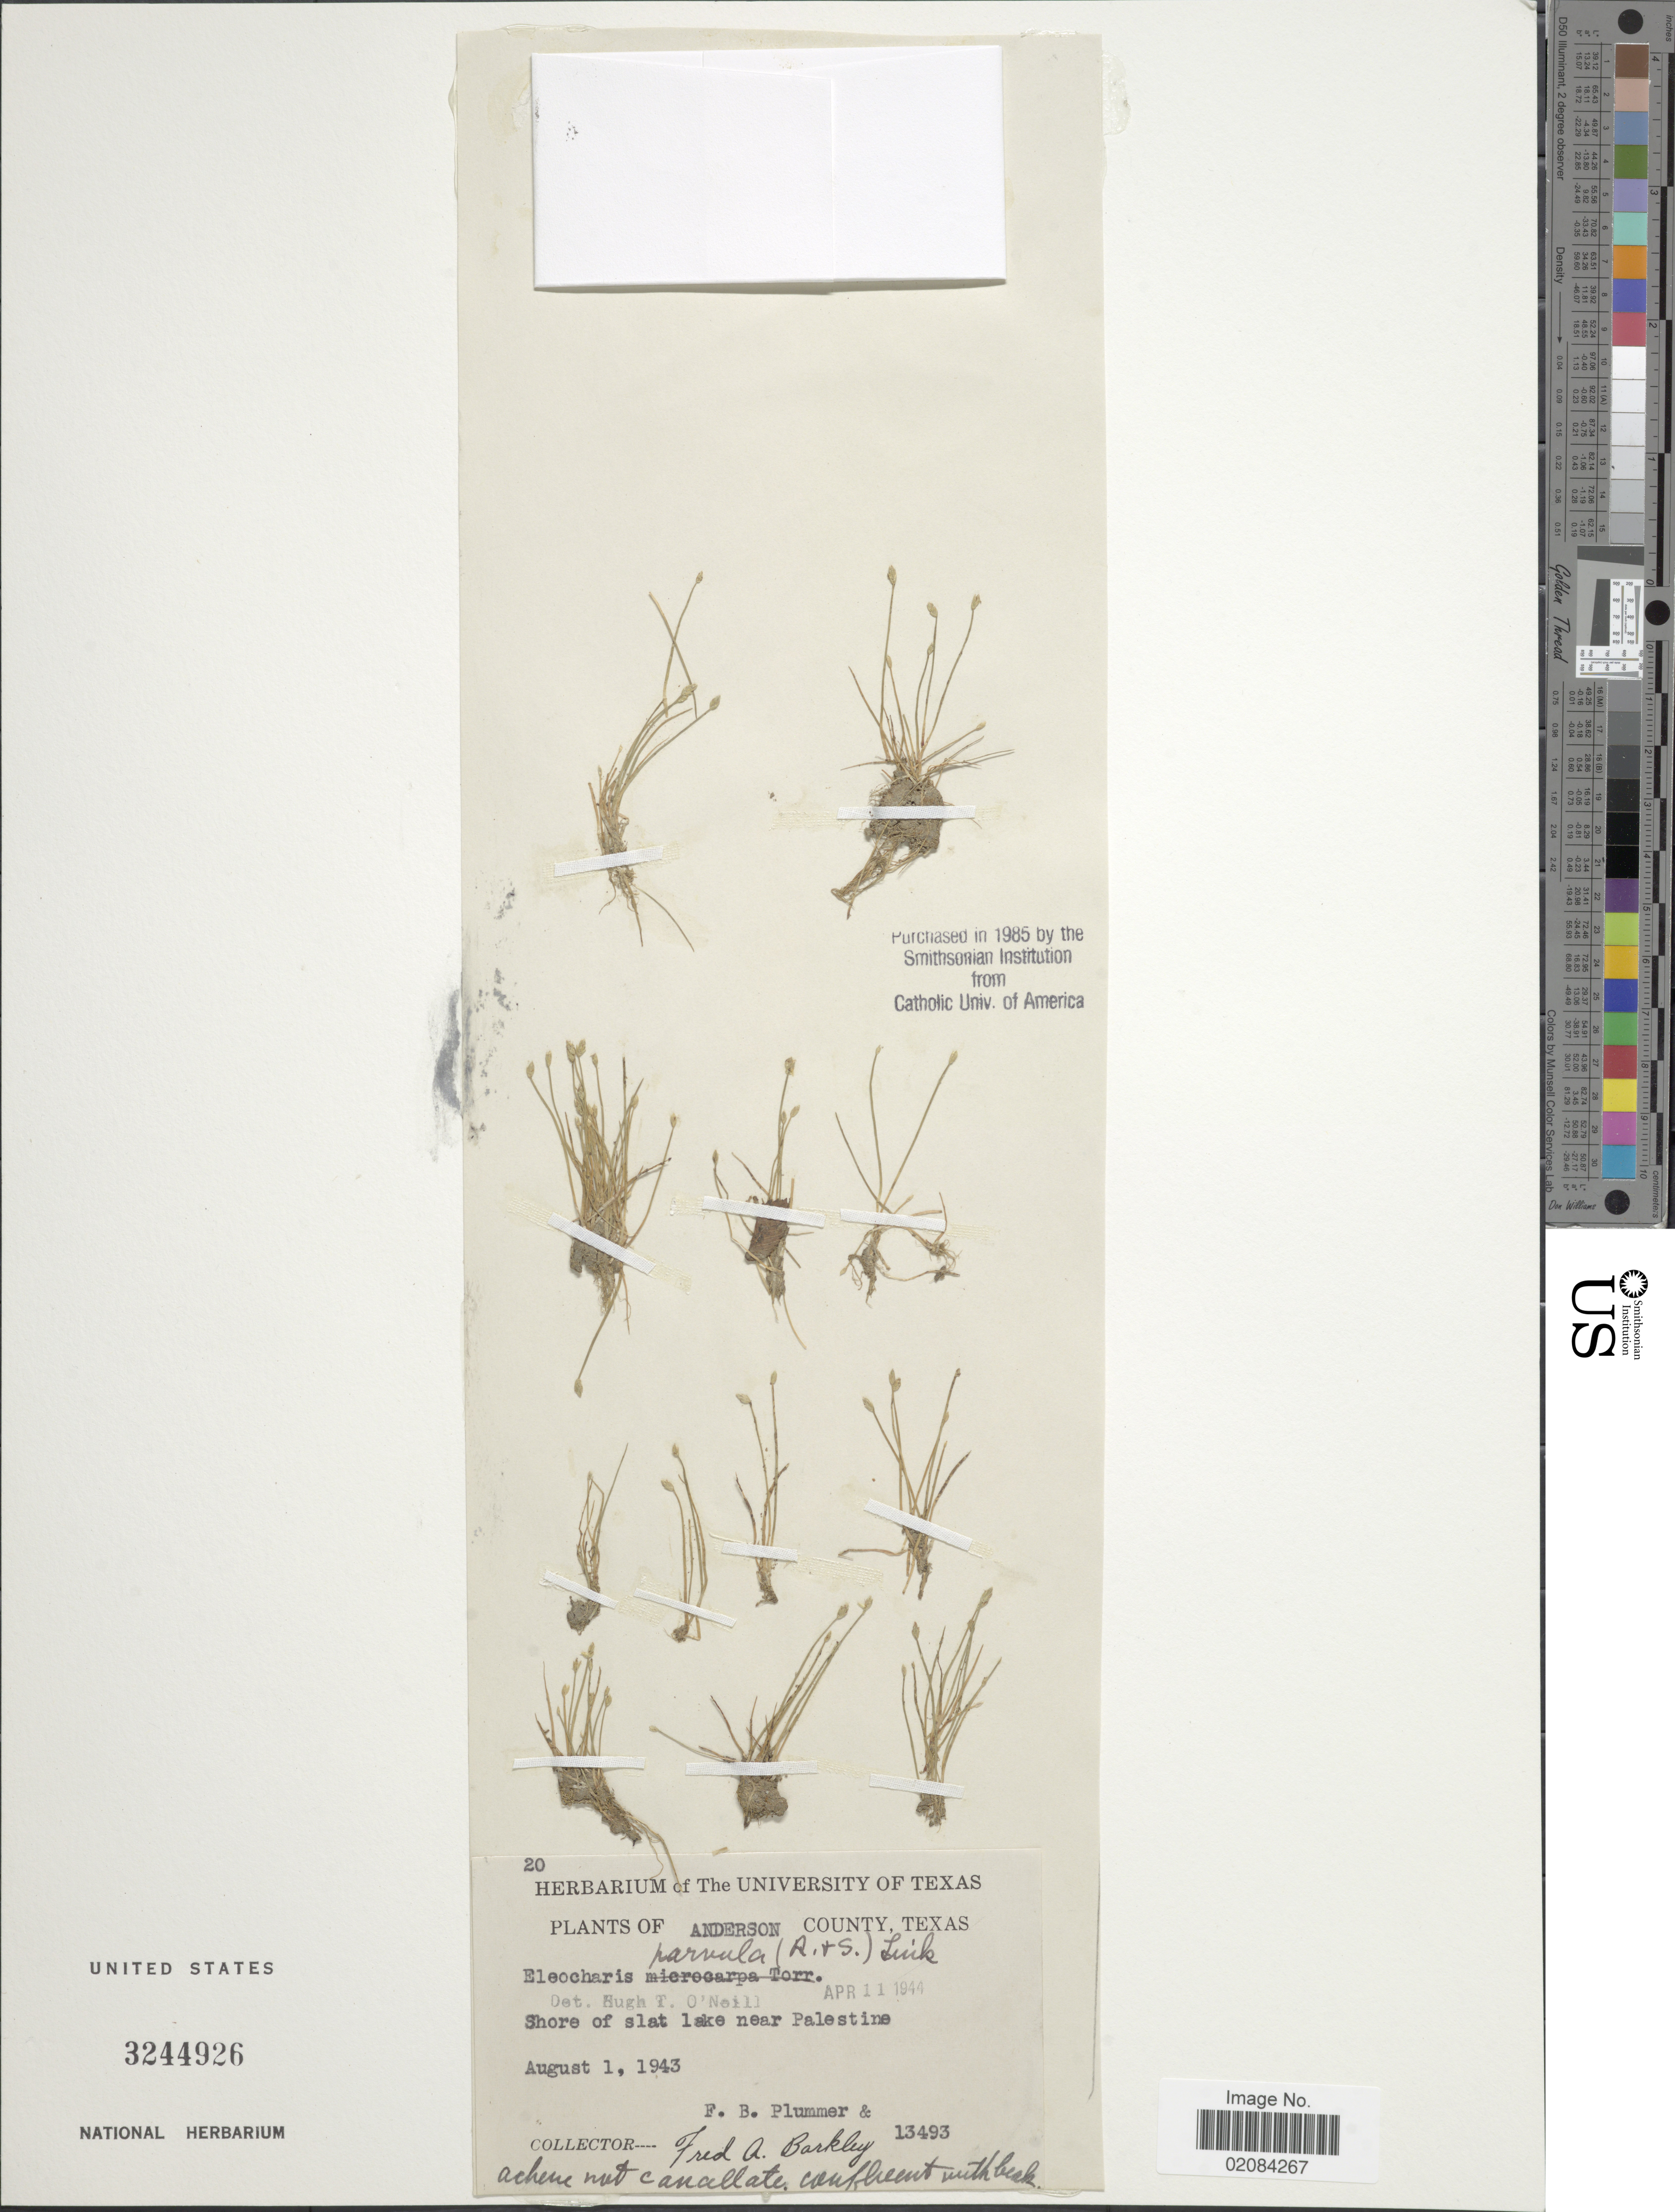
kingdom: Plantae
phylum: Tracheophyta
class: Liliopsida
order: Poales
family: Cyperaceae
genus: Eleocharis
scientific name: Eleocharis parvula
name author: (Roem. & Schult.) Link ex Williams et al.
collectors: F. Plummer & F. A. Barkley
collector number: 13493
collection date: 1943-08-01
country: United States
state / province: Texas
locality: Anderson County Texas. Shore of salt lake near Palestine.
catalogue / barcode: US 3244926